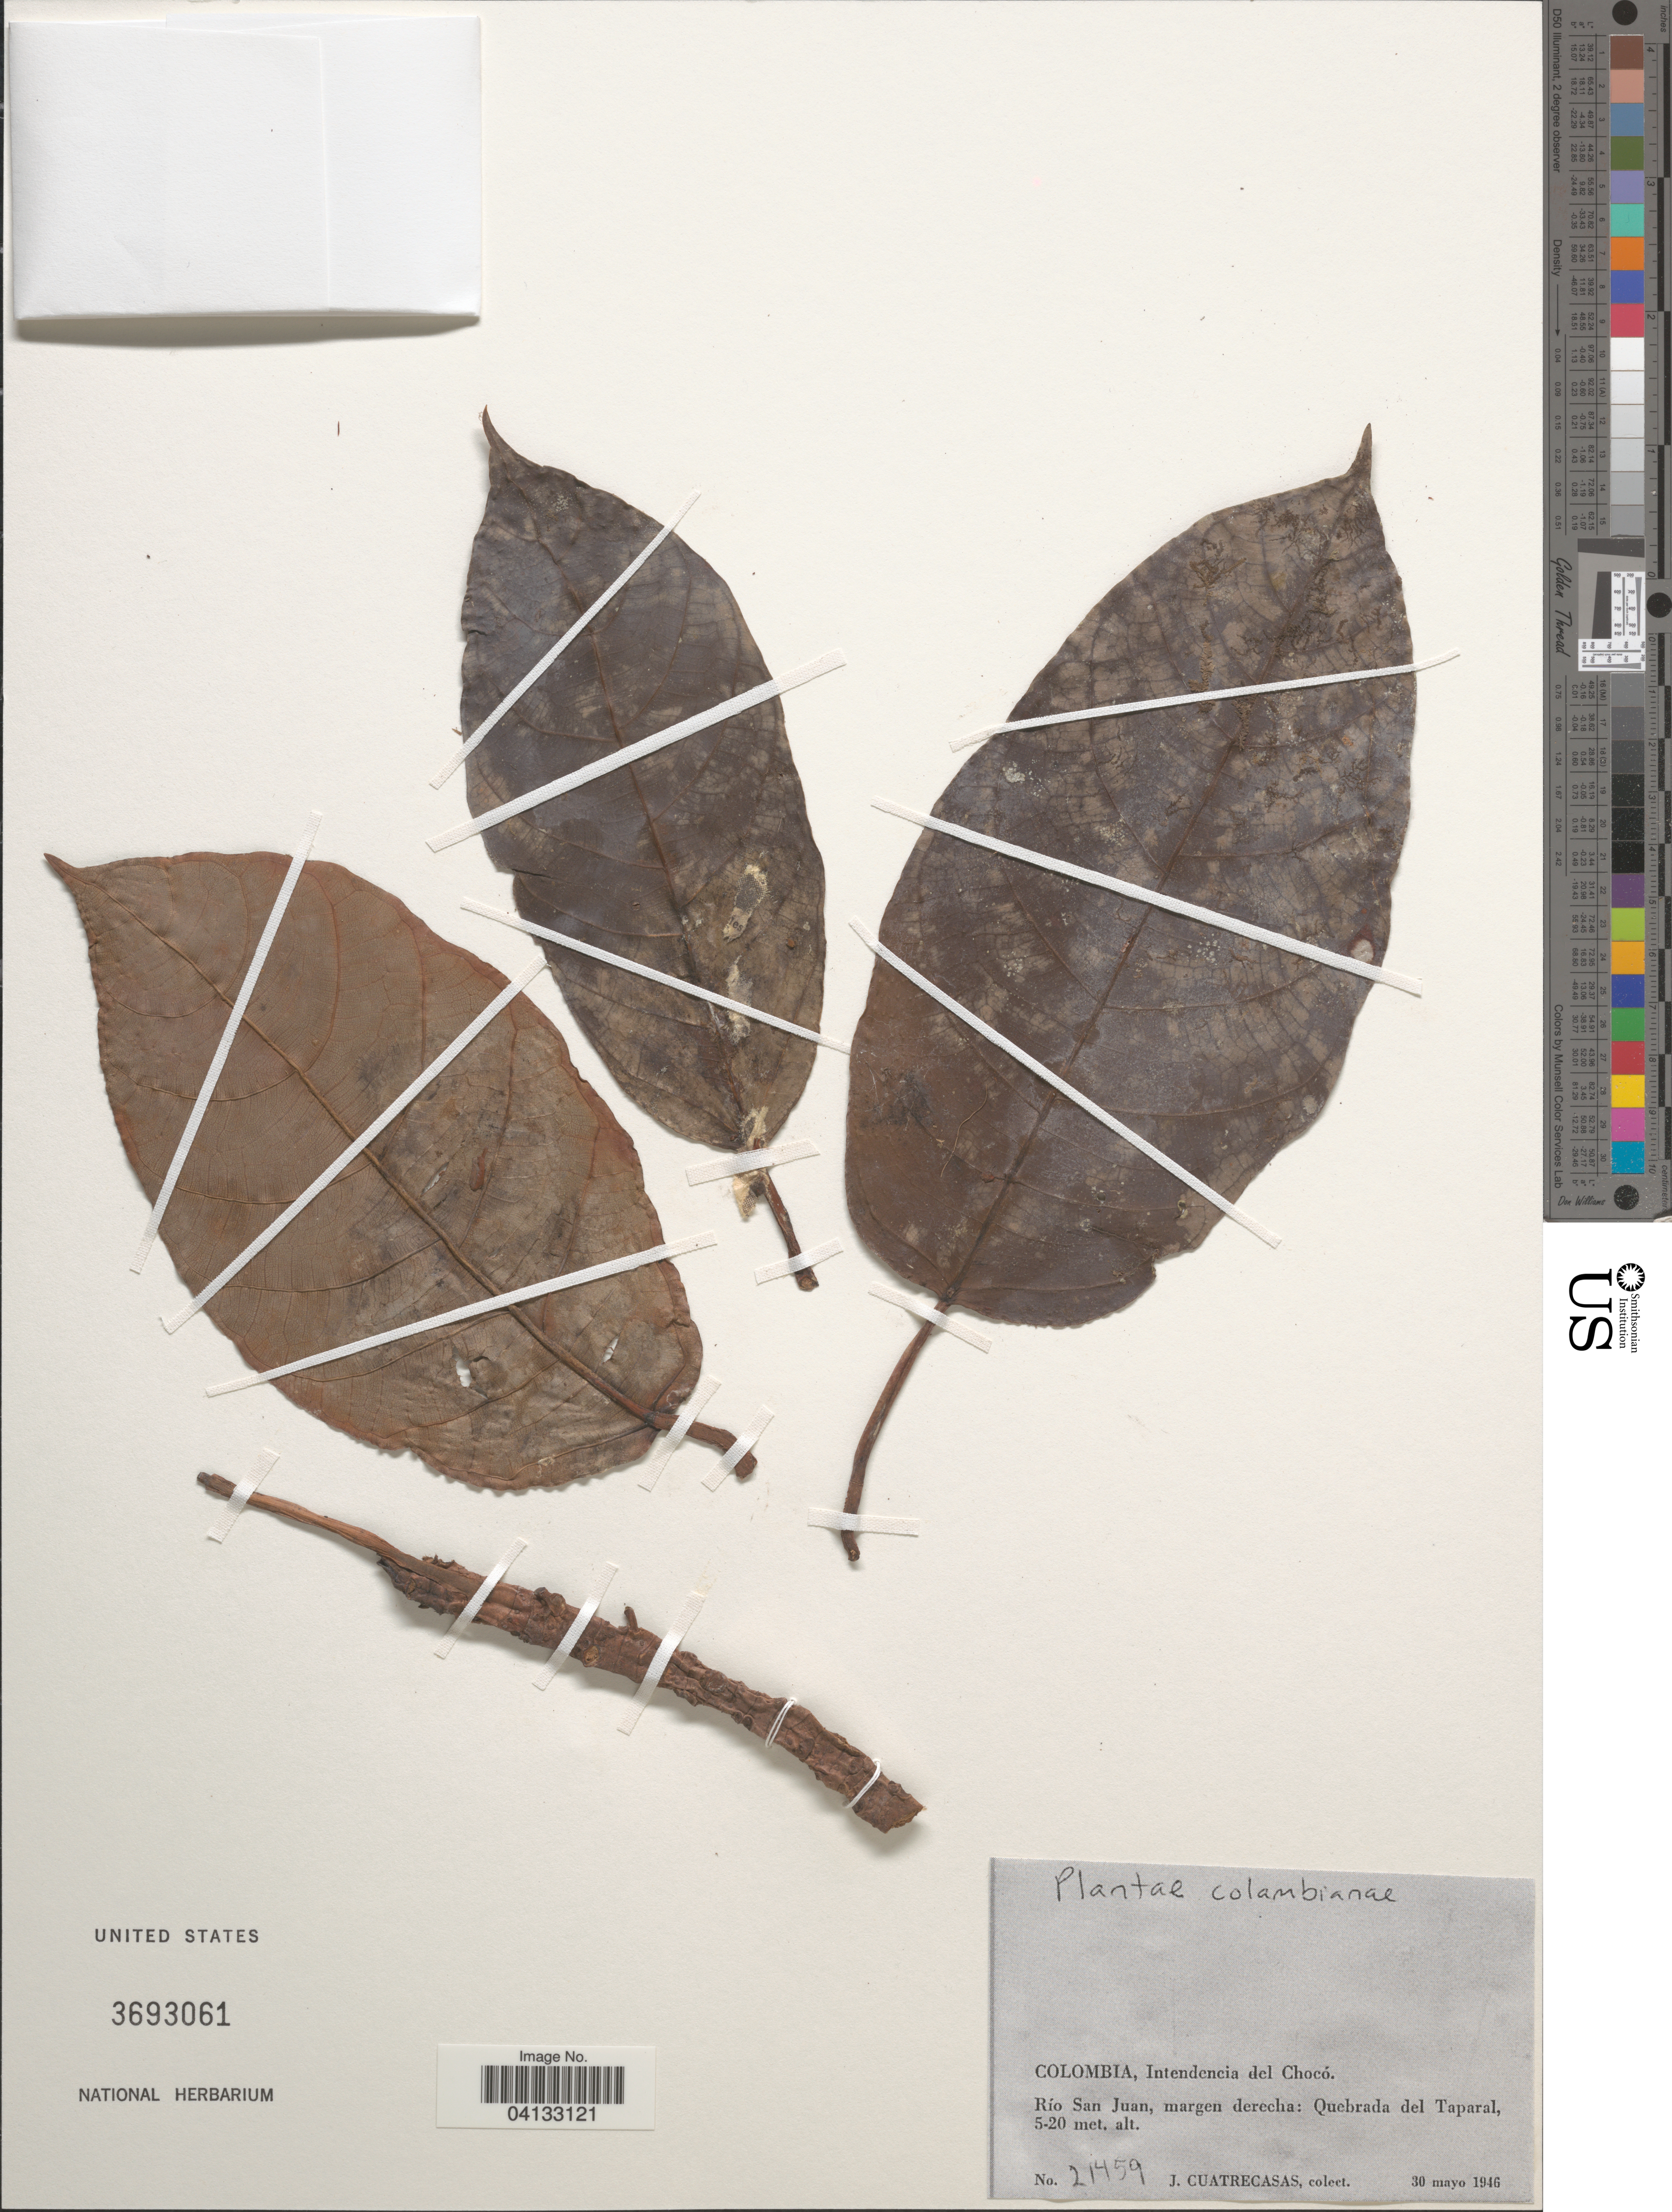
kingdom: Plantae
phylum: Tracheophyta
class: Magnoliopsida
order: Rosales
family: Moraceae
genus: Ficus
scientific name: Ficus citrifolia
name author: Mill.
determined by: Dugand, A.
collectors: J. Cuatrecasas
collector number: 21459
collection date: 1946-05-30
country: Colombia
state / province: Chocó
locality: Intendencia del Chocó. Río San Juan, margen derecha: Quebrada del Taparal.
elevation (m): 5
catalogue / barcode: US 3693061